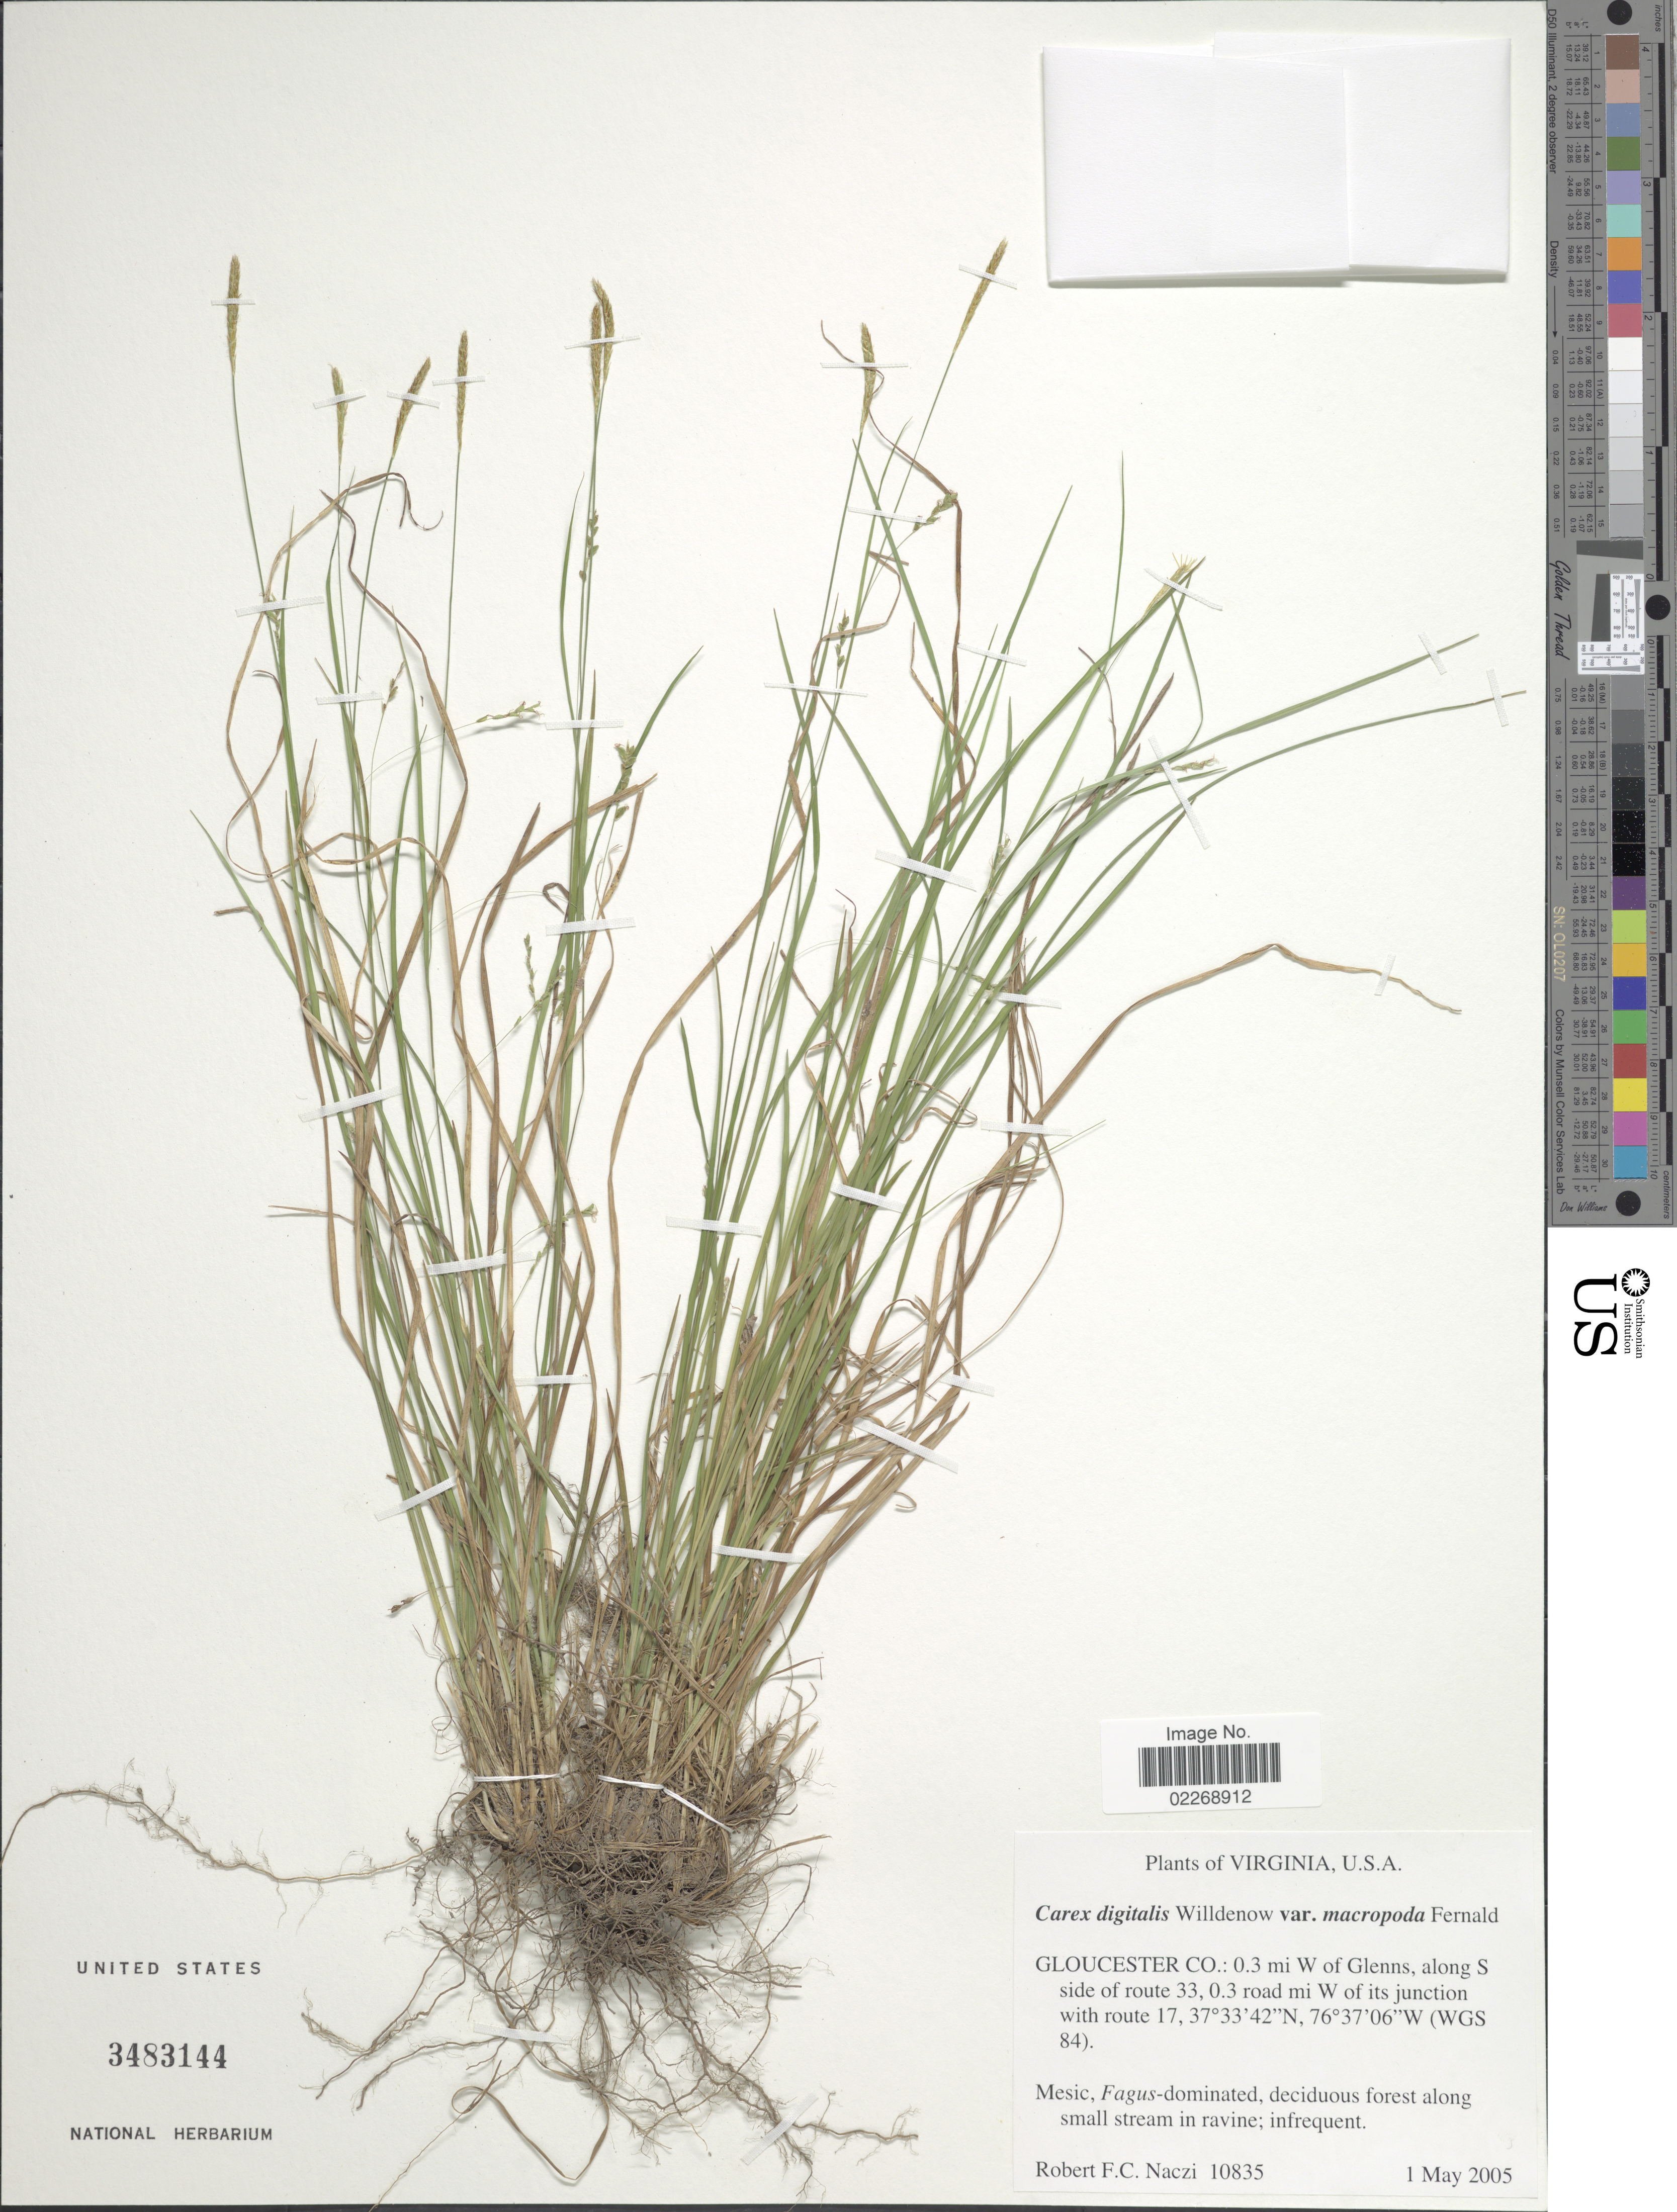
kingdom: Plantae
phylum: Tracheophyta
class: Liliopsida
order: Poales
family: Cyperaceae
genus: Carex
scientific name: Carex digitalis var. macropoda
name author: Fernald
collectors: R. F. C. Naczi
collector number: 10835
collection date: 2005-05-01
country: United States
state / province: Virginia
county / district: Gloucester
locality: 0.3 mi W of Glenns, along S side of route 33, 0.3 road mi W of its junction with route 17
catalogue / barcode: US 3483144